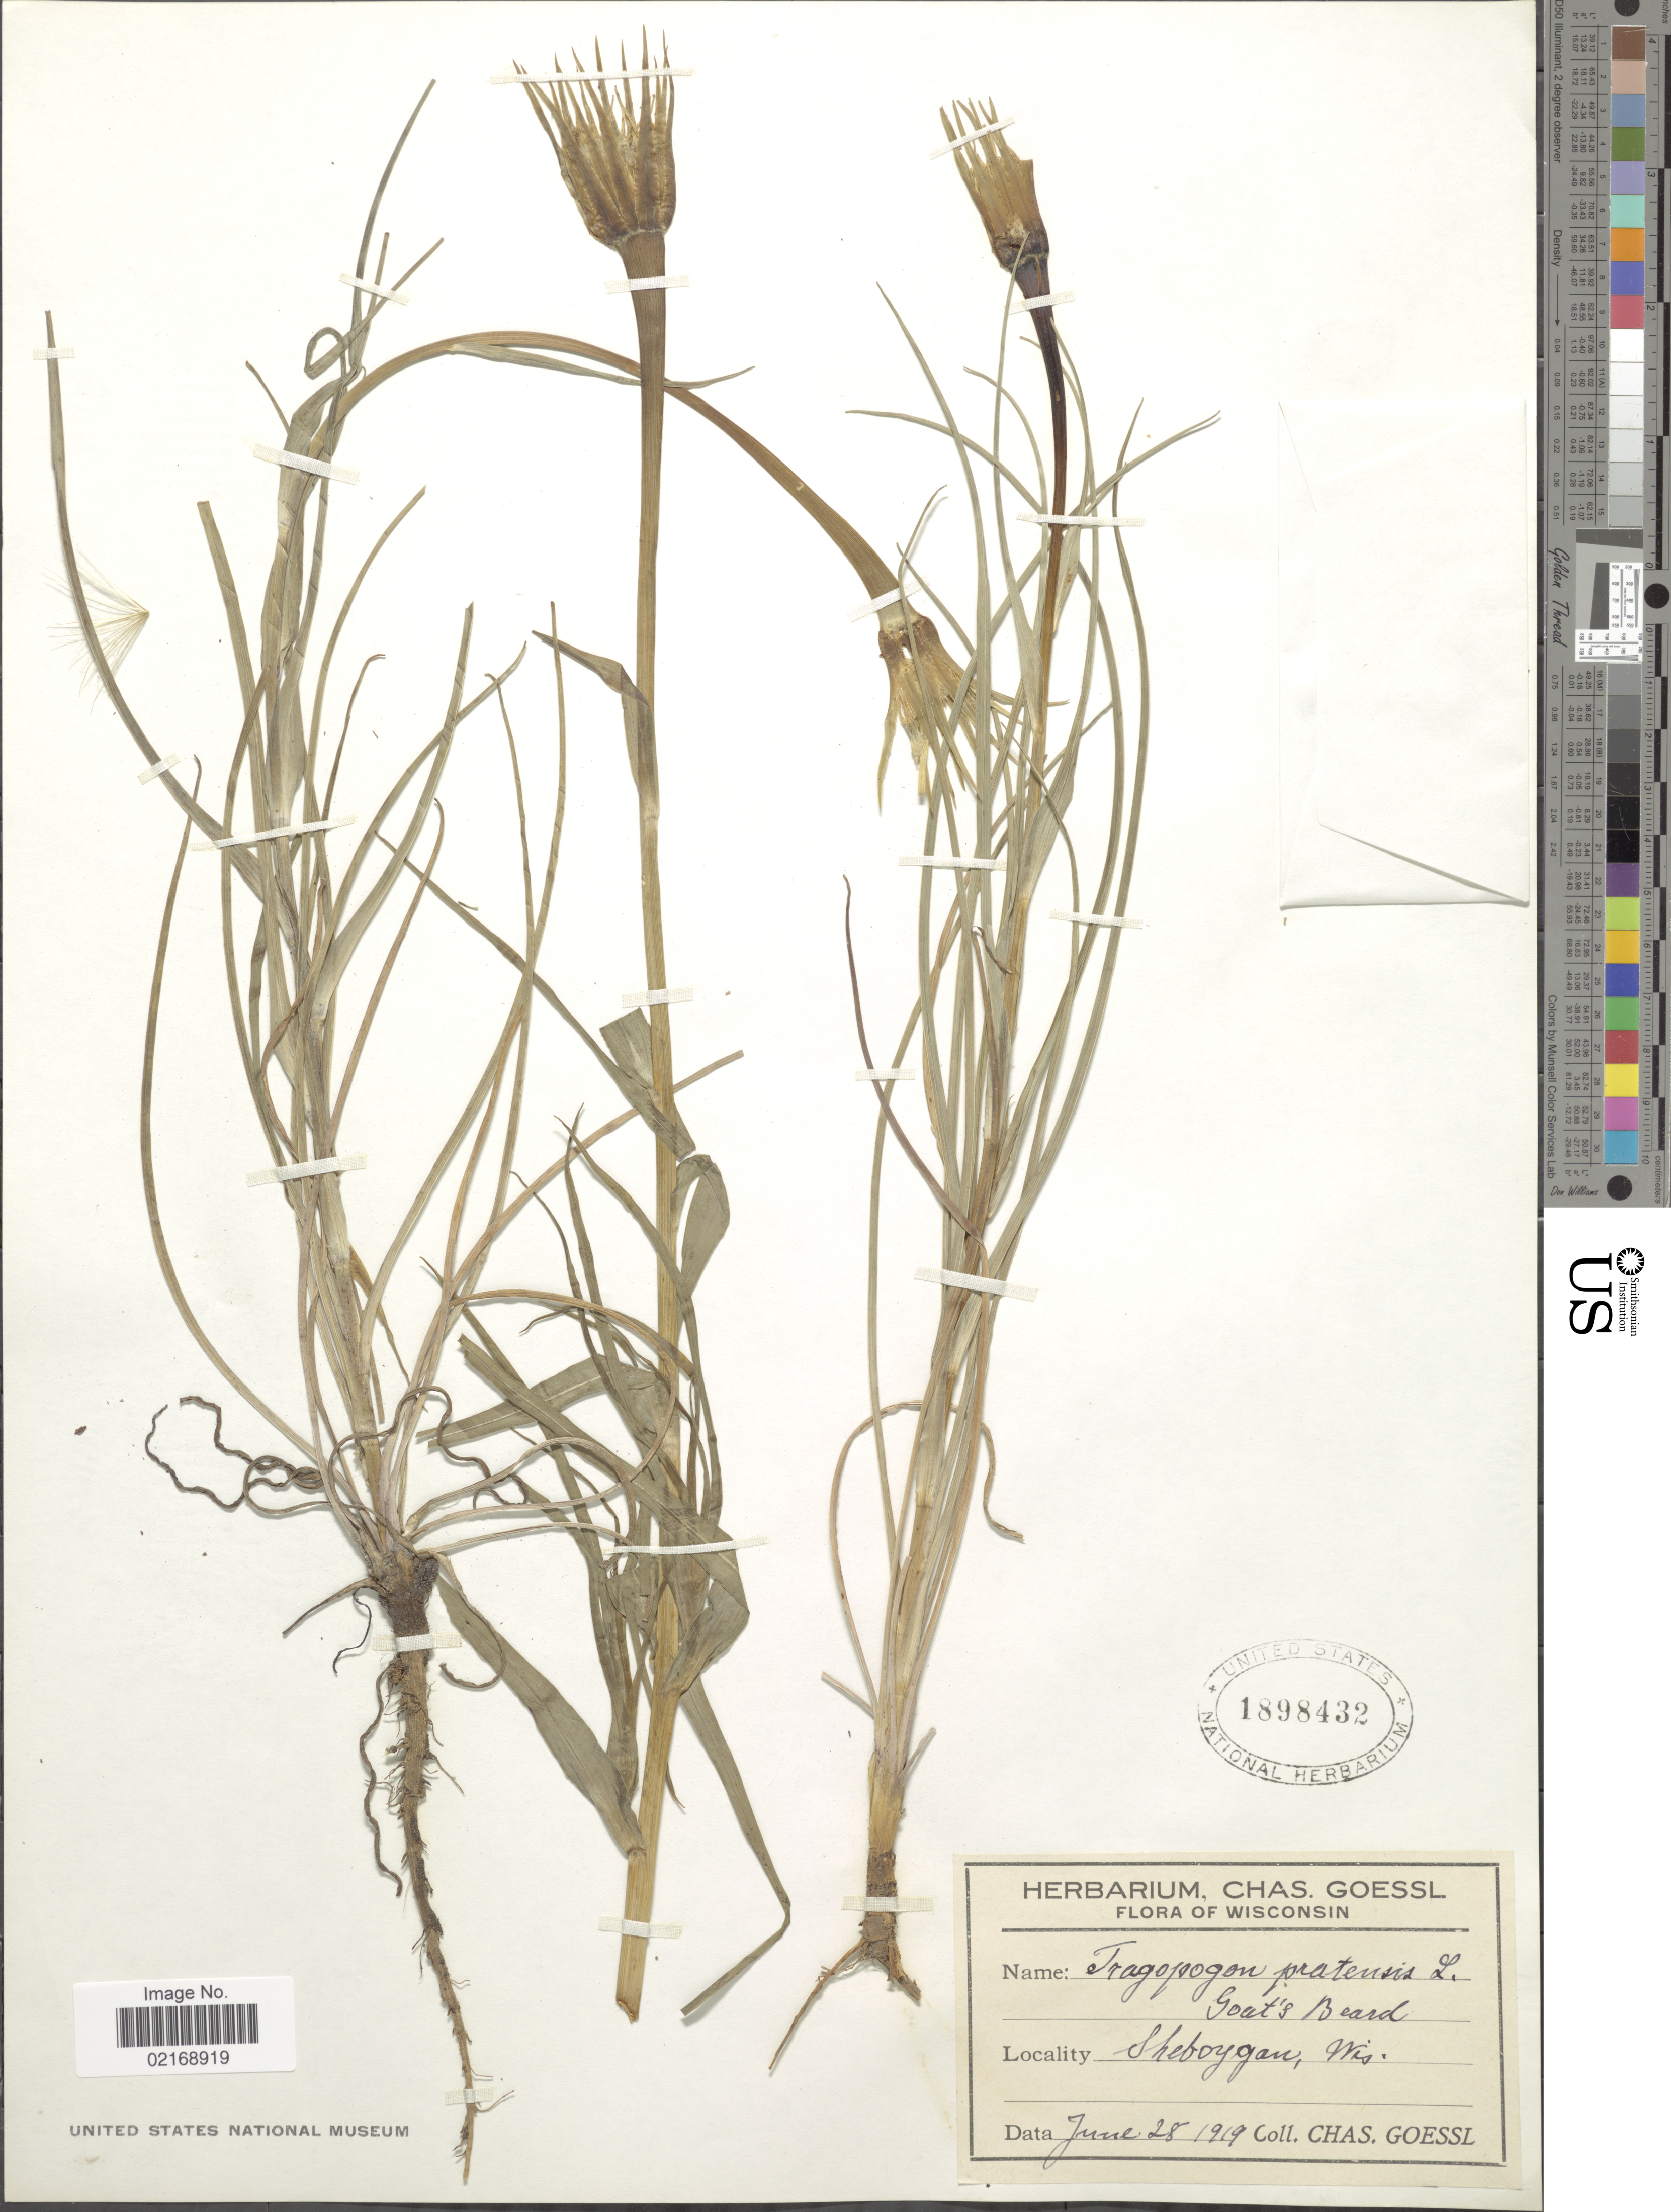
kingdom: Plantae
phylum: Tracheophyta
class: Magnoliopsida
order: Asterales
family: Asteraceae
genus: Tragopogon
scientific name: Tragopogon pratensis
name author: L.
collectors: C. Goessl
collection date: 1919-06-28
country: United States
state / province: Wisconsin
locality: Sheboygan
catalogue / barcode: US 1898432